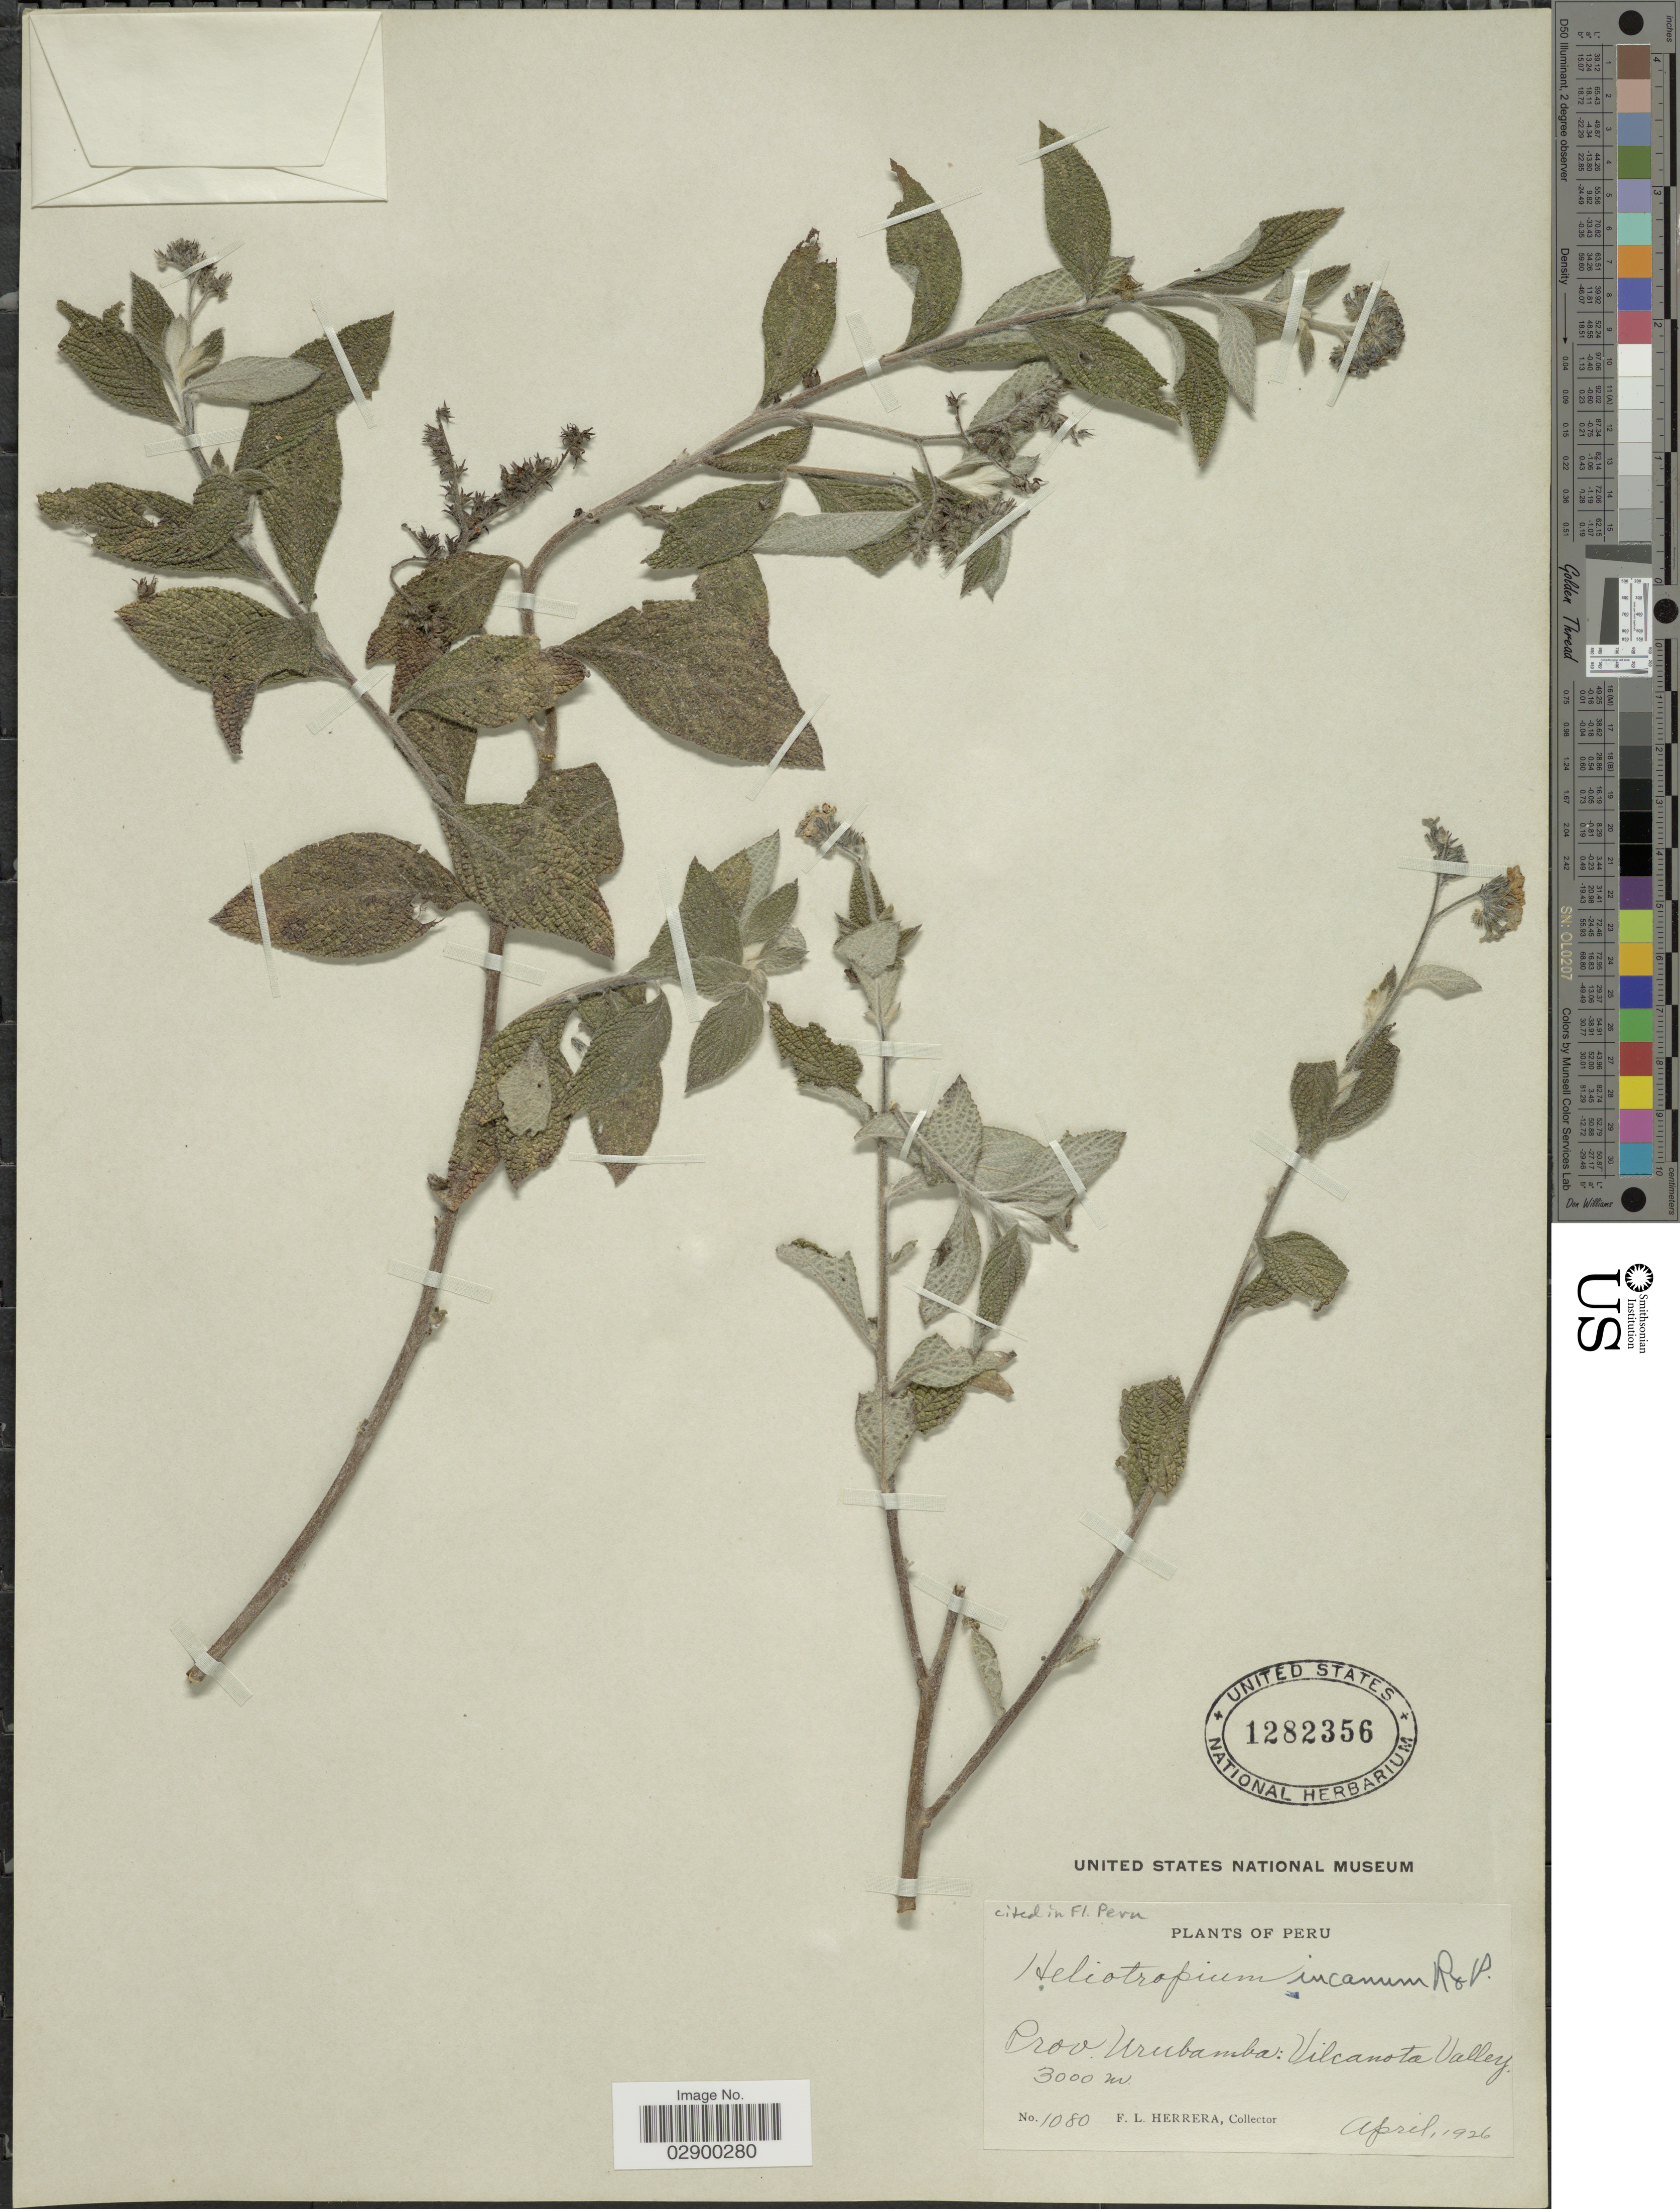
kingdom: Plantae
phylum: Tracheophyta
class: Magnoliopsida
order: Boraginales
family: Heliotropiaceae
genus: Heliotropium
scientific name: Heliotropium incanum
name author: Ruiz & Pav.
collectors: F. L. Herrera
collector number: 1080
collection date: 1926-04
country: Peru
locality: Prov. Urubamba: Vilcanota Valley.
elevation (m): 3000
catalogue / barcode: US 1282356